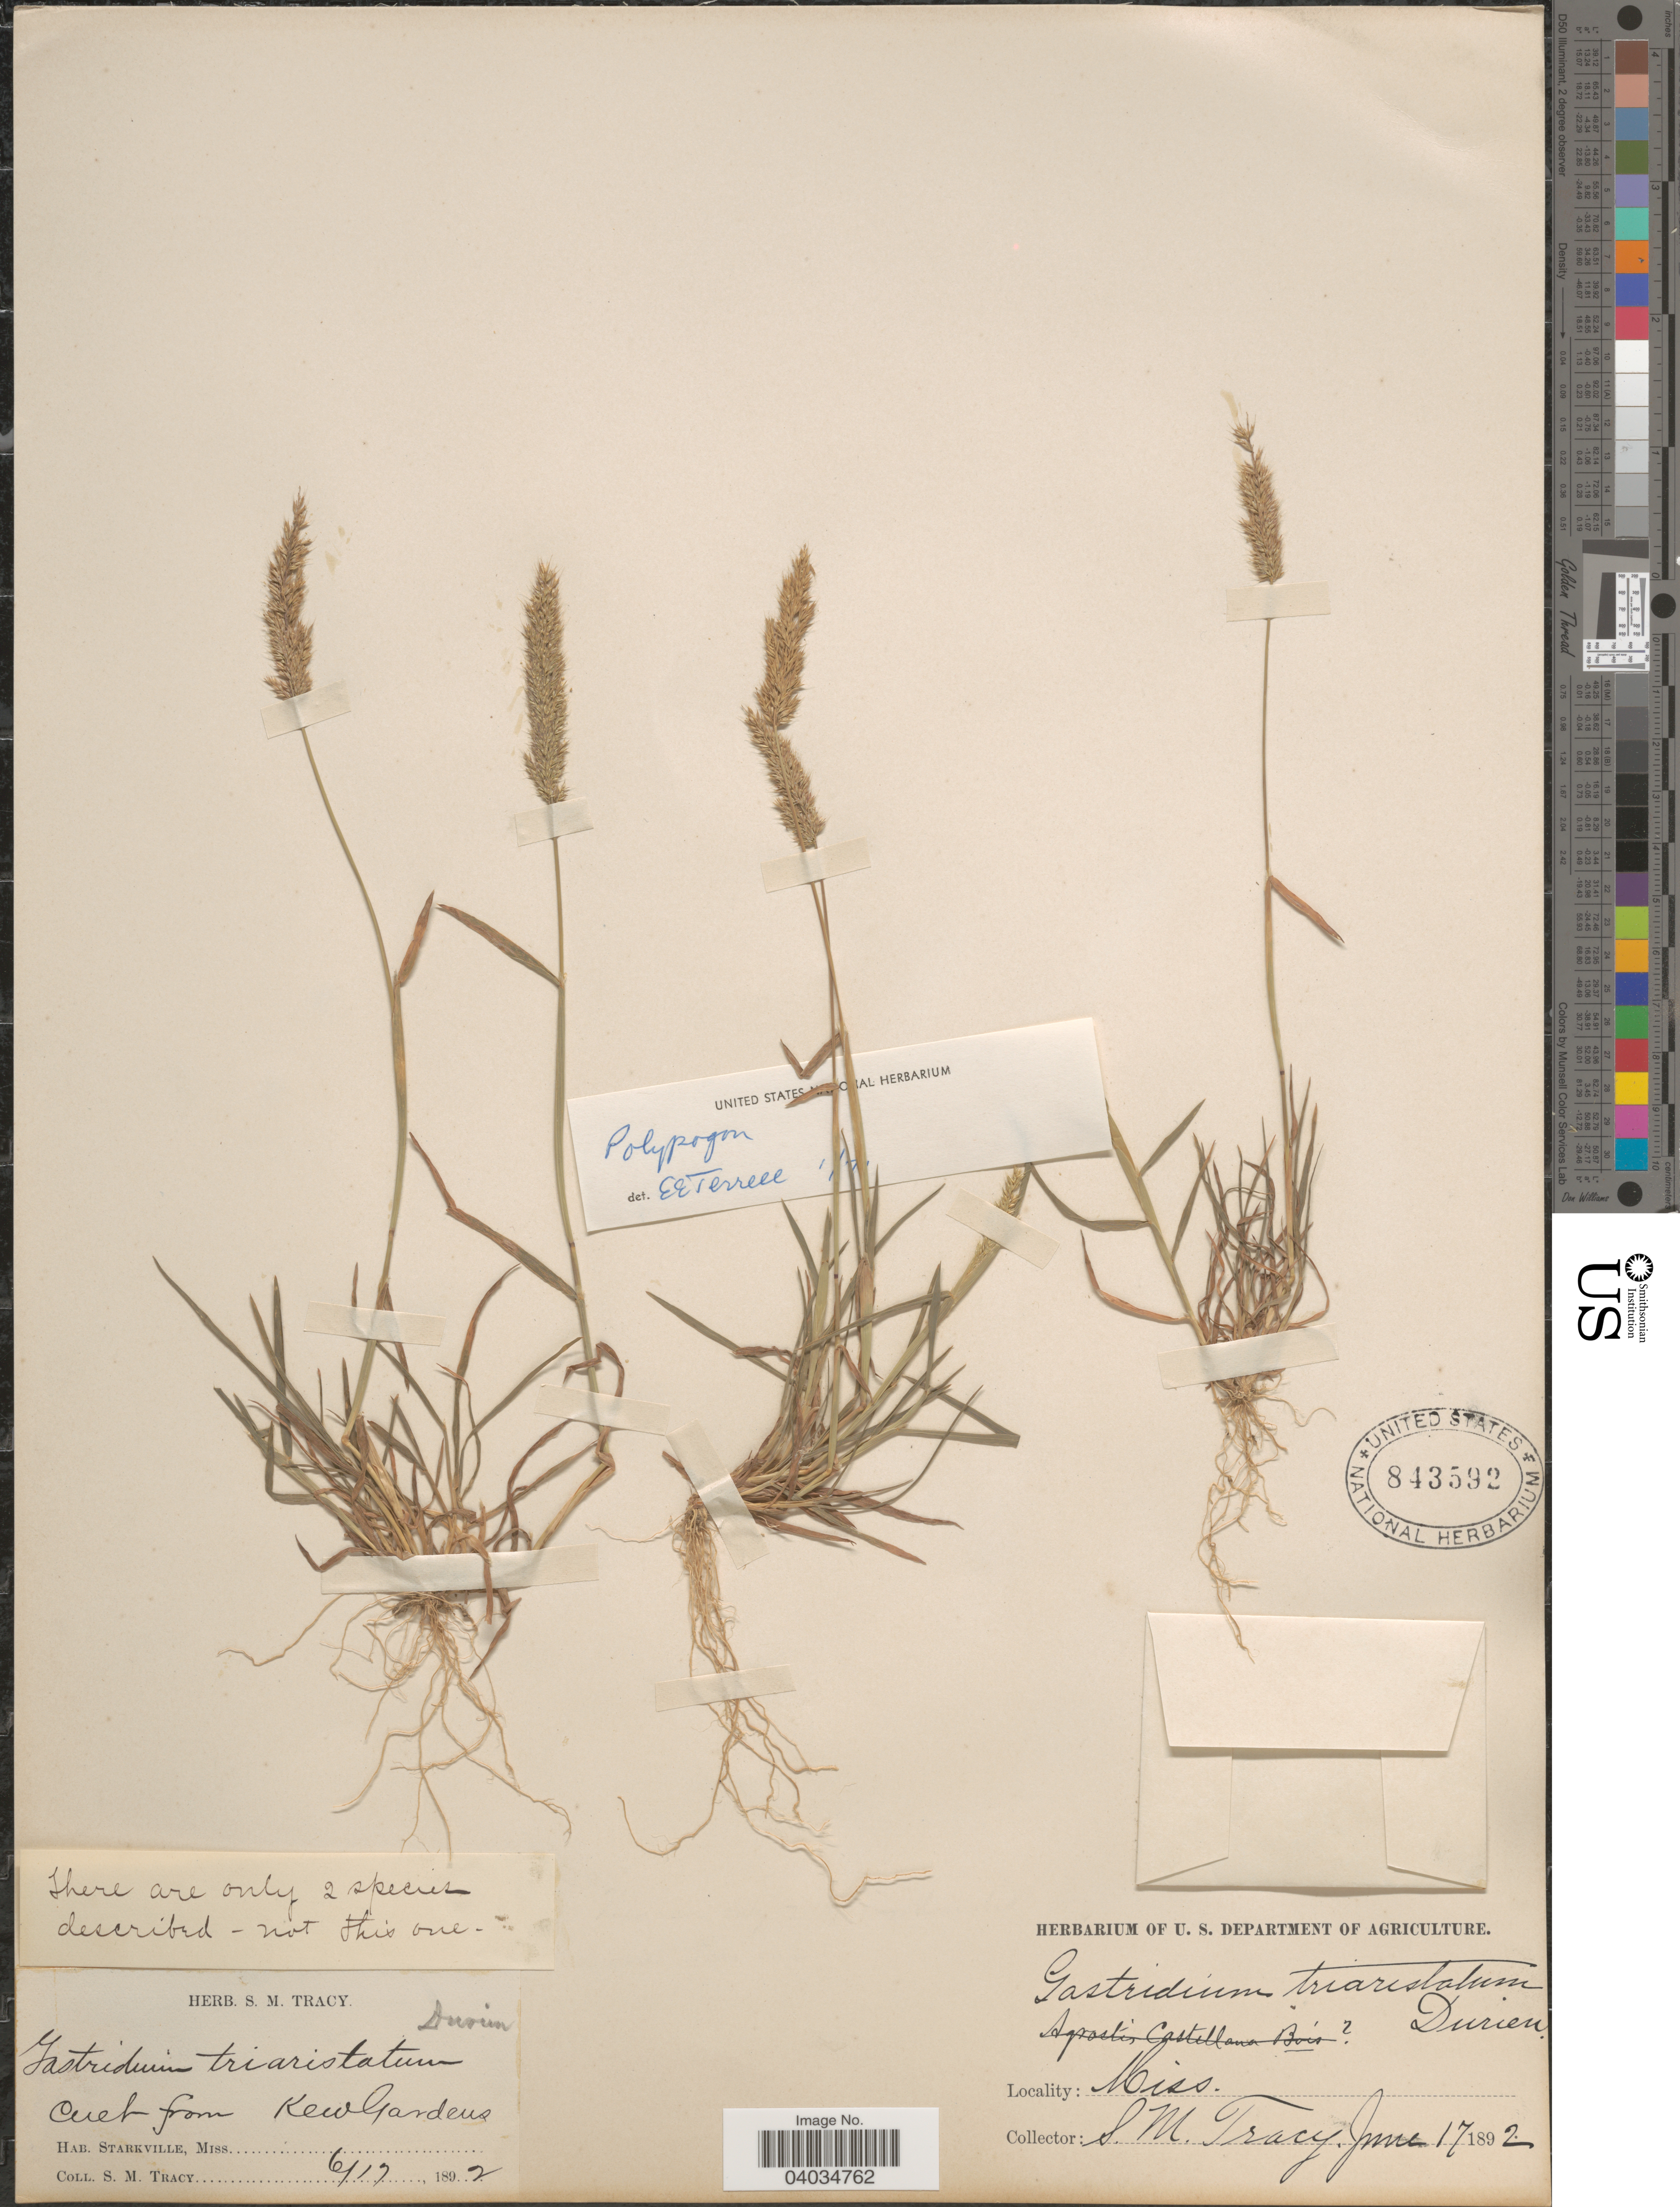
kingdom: Plantae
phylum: Tracheophyta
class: Liliopsida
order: Poales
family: Poaceae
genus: Polypogon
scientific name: Polypogon sp.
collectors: S. M. Tracy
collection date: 1892-06-17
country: United States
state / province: Mississippi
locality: From Kew Gardens. Starkville.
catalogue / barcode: US 843592